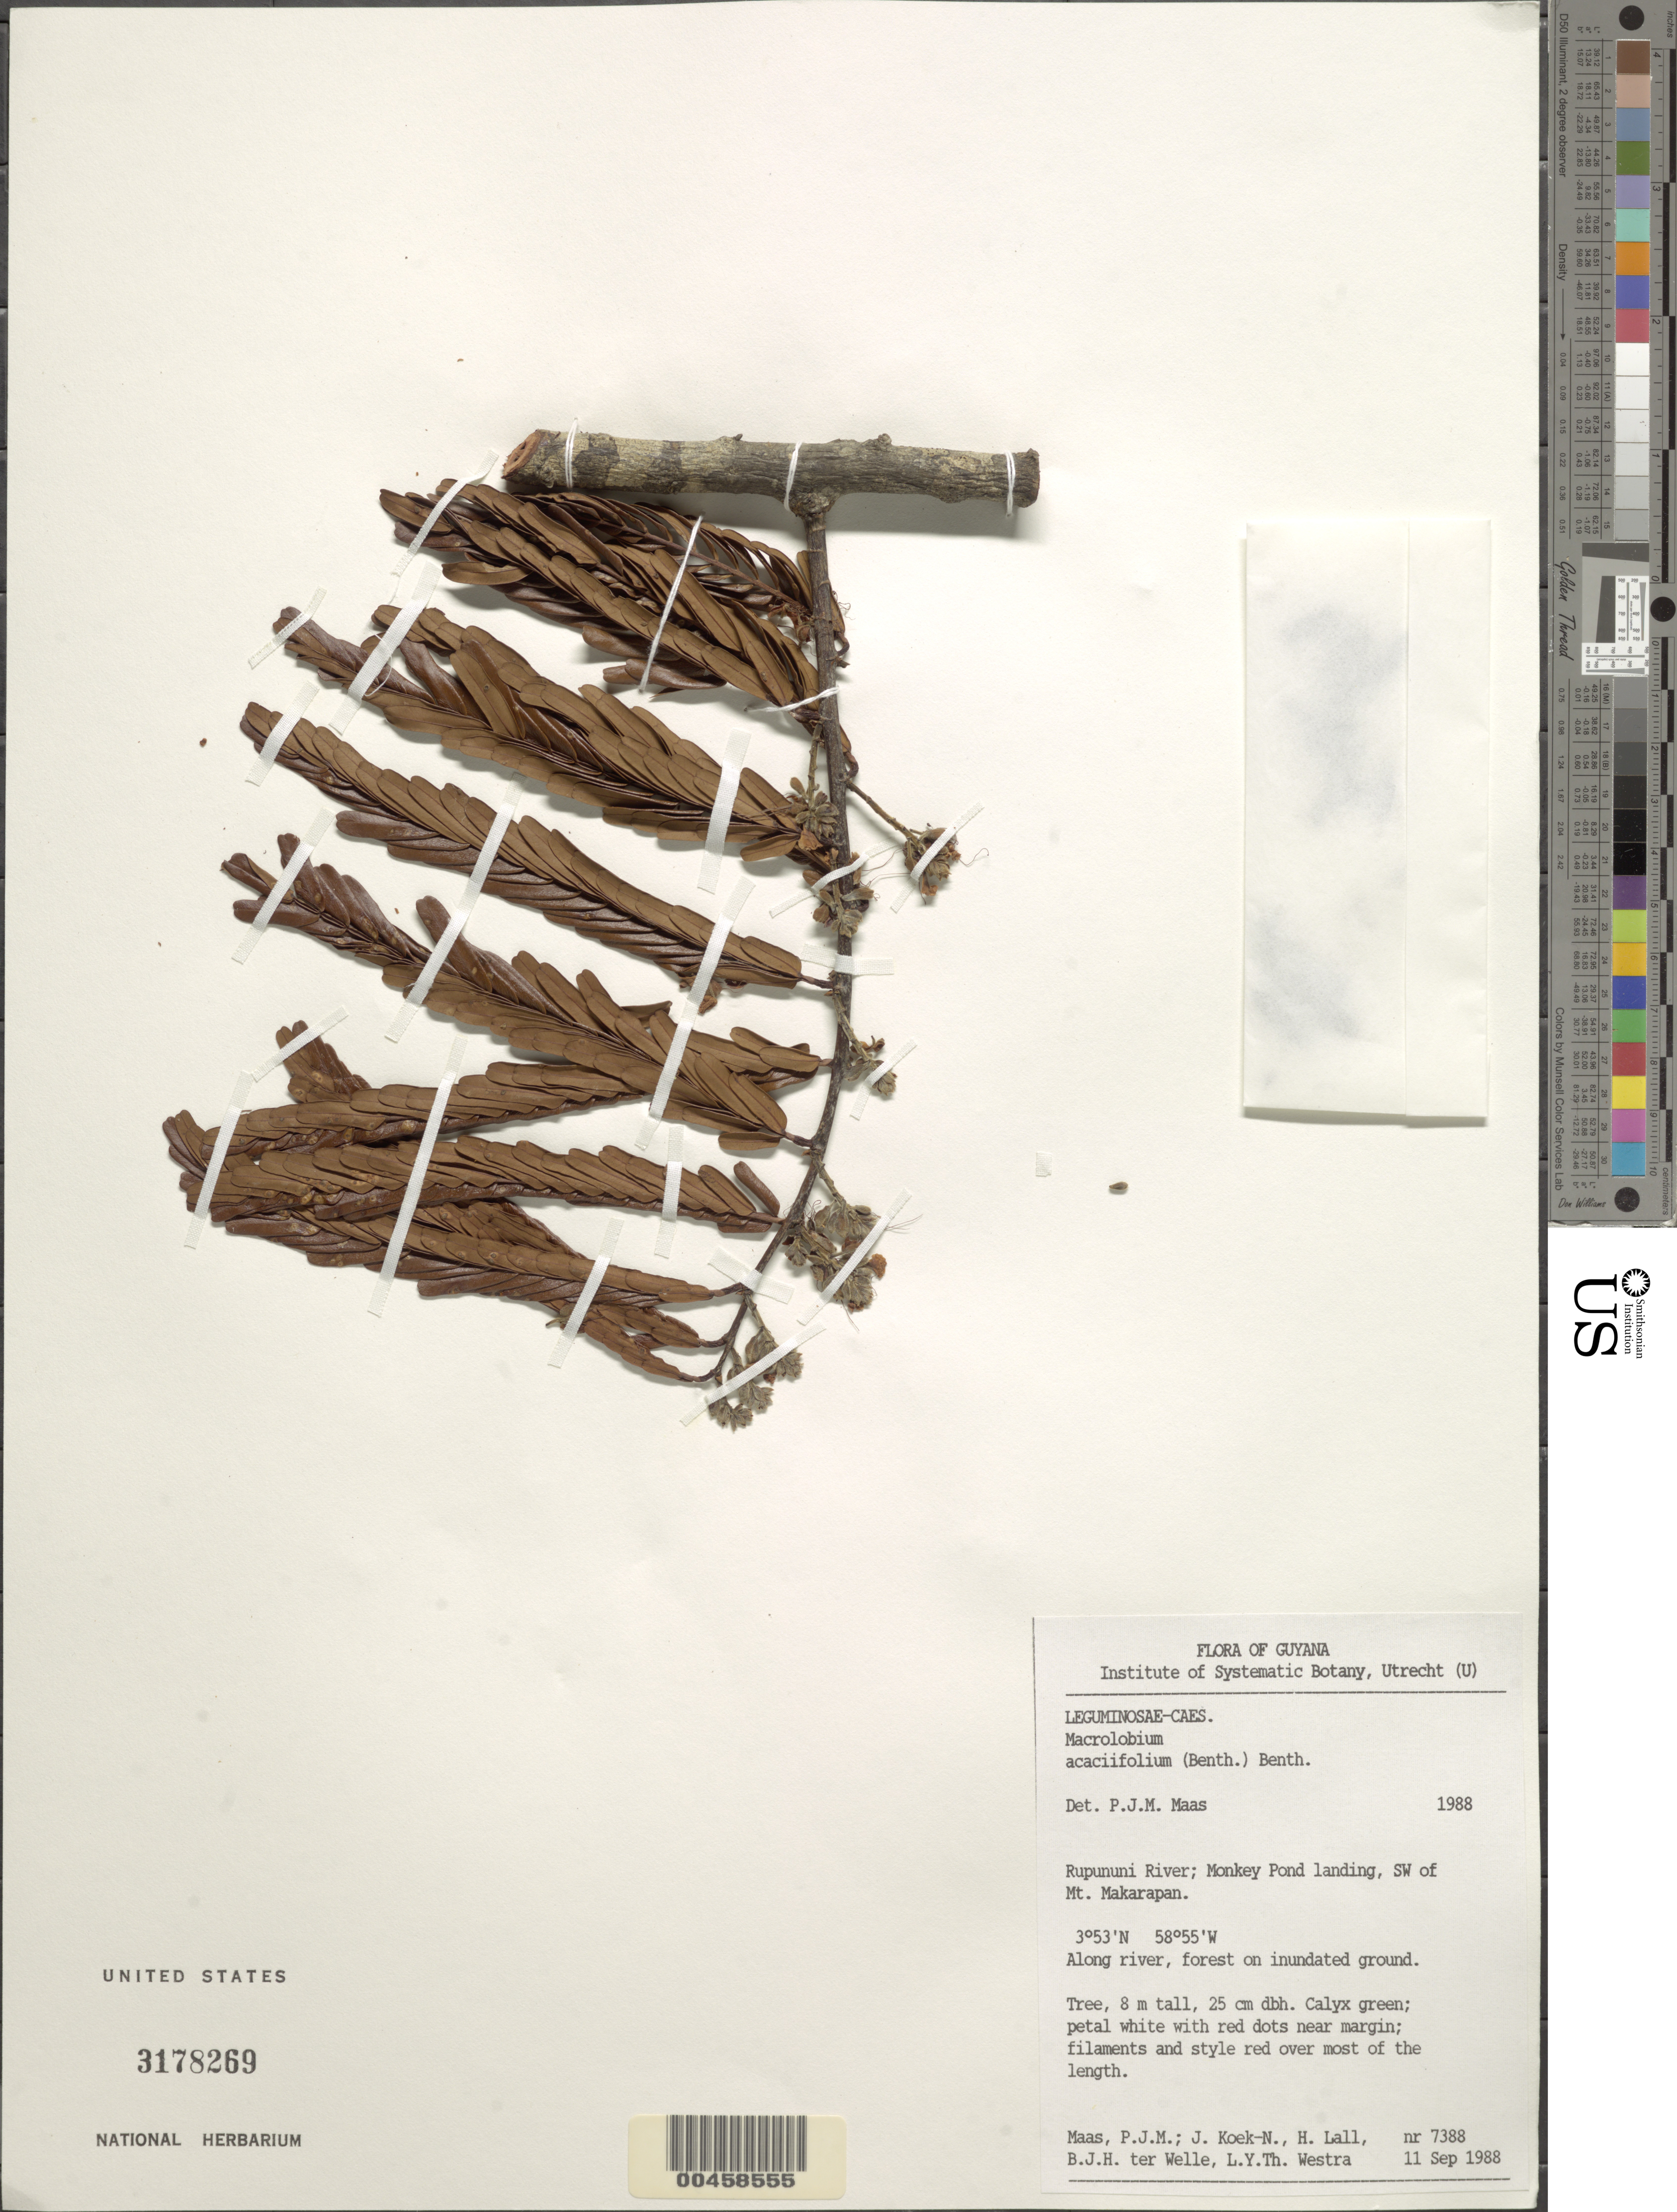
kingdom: Plantae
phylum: Tracheophyta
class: Magnoliopsida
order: Fabales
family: Fabaceae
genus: Macrolobium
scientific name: Macrolobium acaciifolium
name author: (Benth.) Benth.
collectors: P. Maas, J. Koek-Noorman, H. Lall, B. Welle & L. Y. T. Westra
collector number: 7388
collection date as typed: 11 Sep 1988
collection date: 1988-09-11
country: Guyana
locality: Monkey pod landing; sw of mt. makarapan; rupununi river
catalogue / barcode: US 3178269